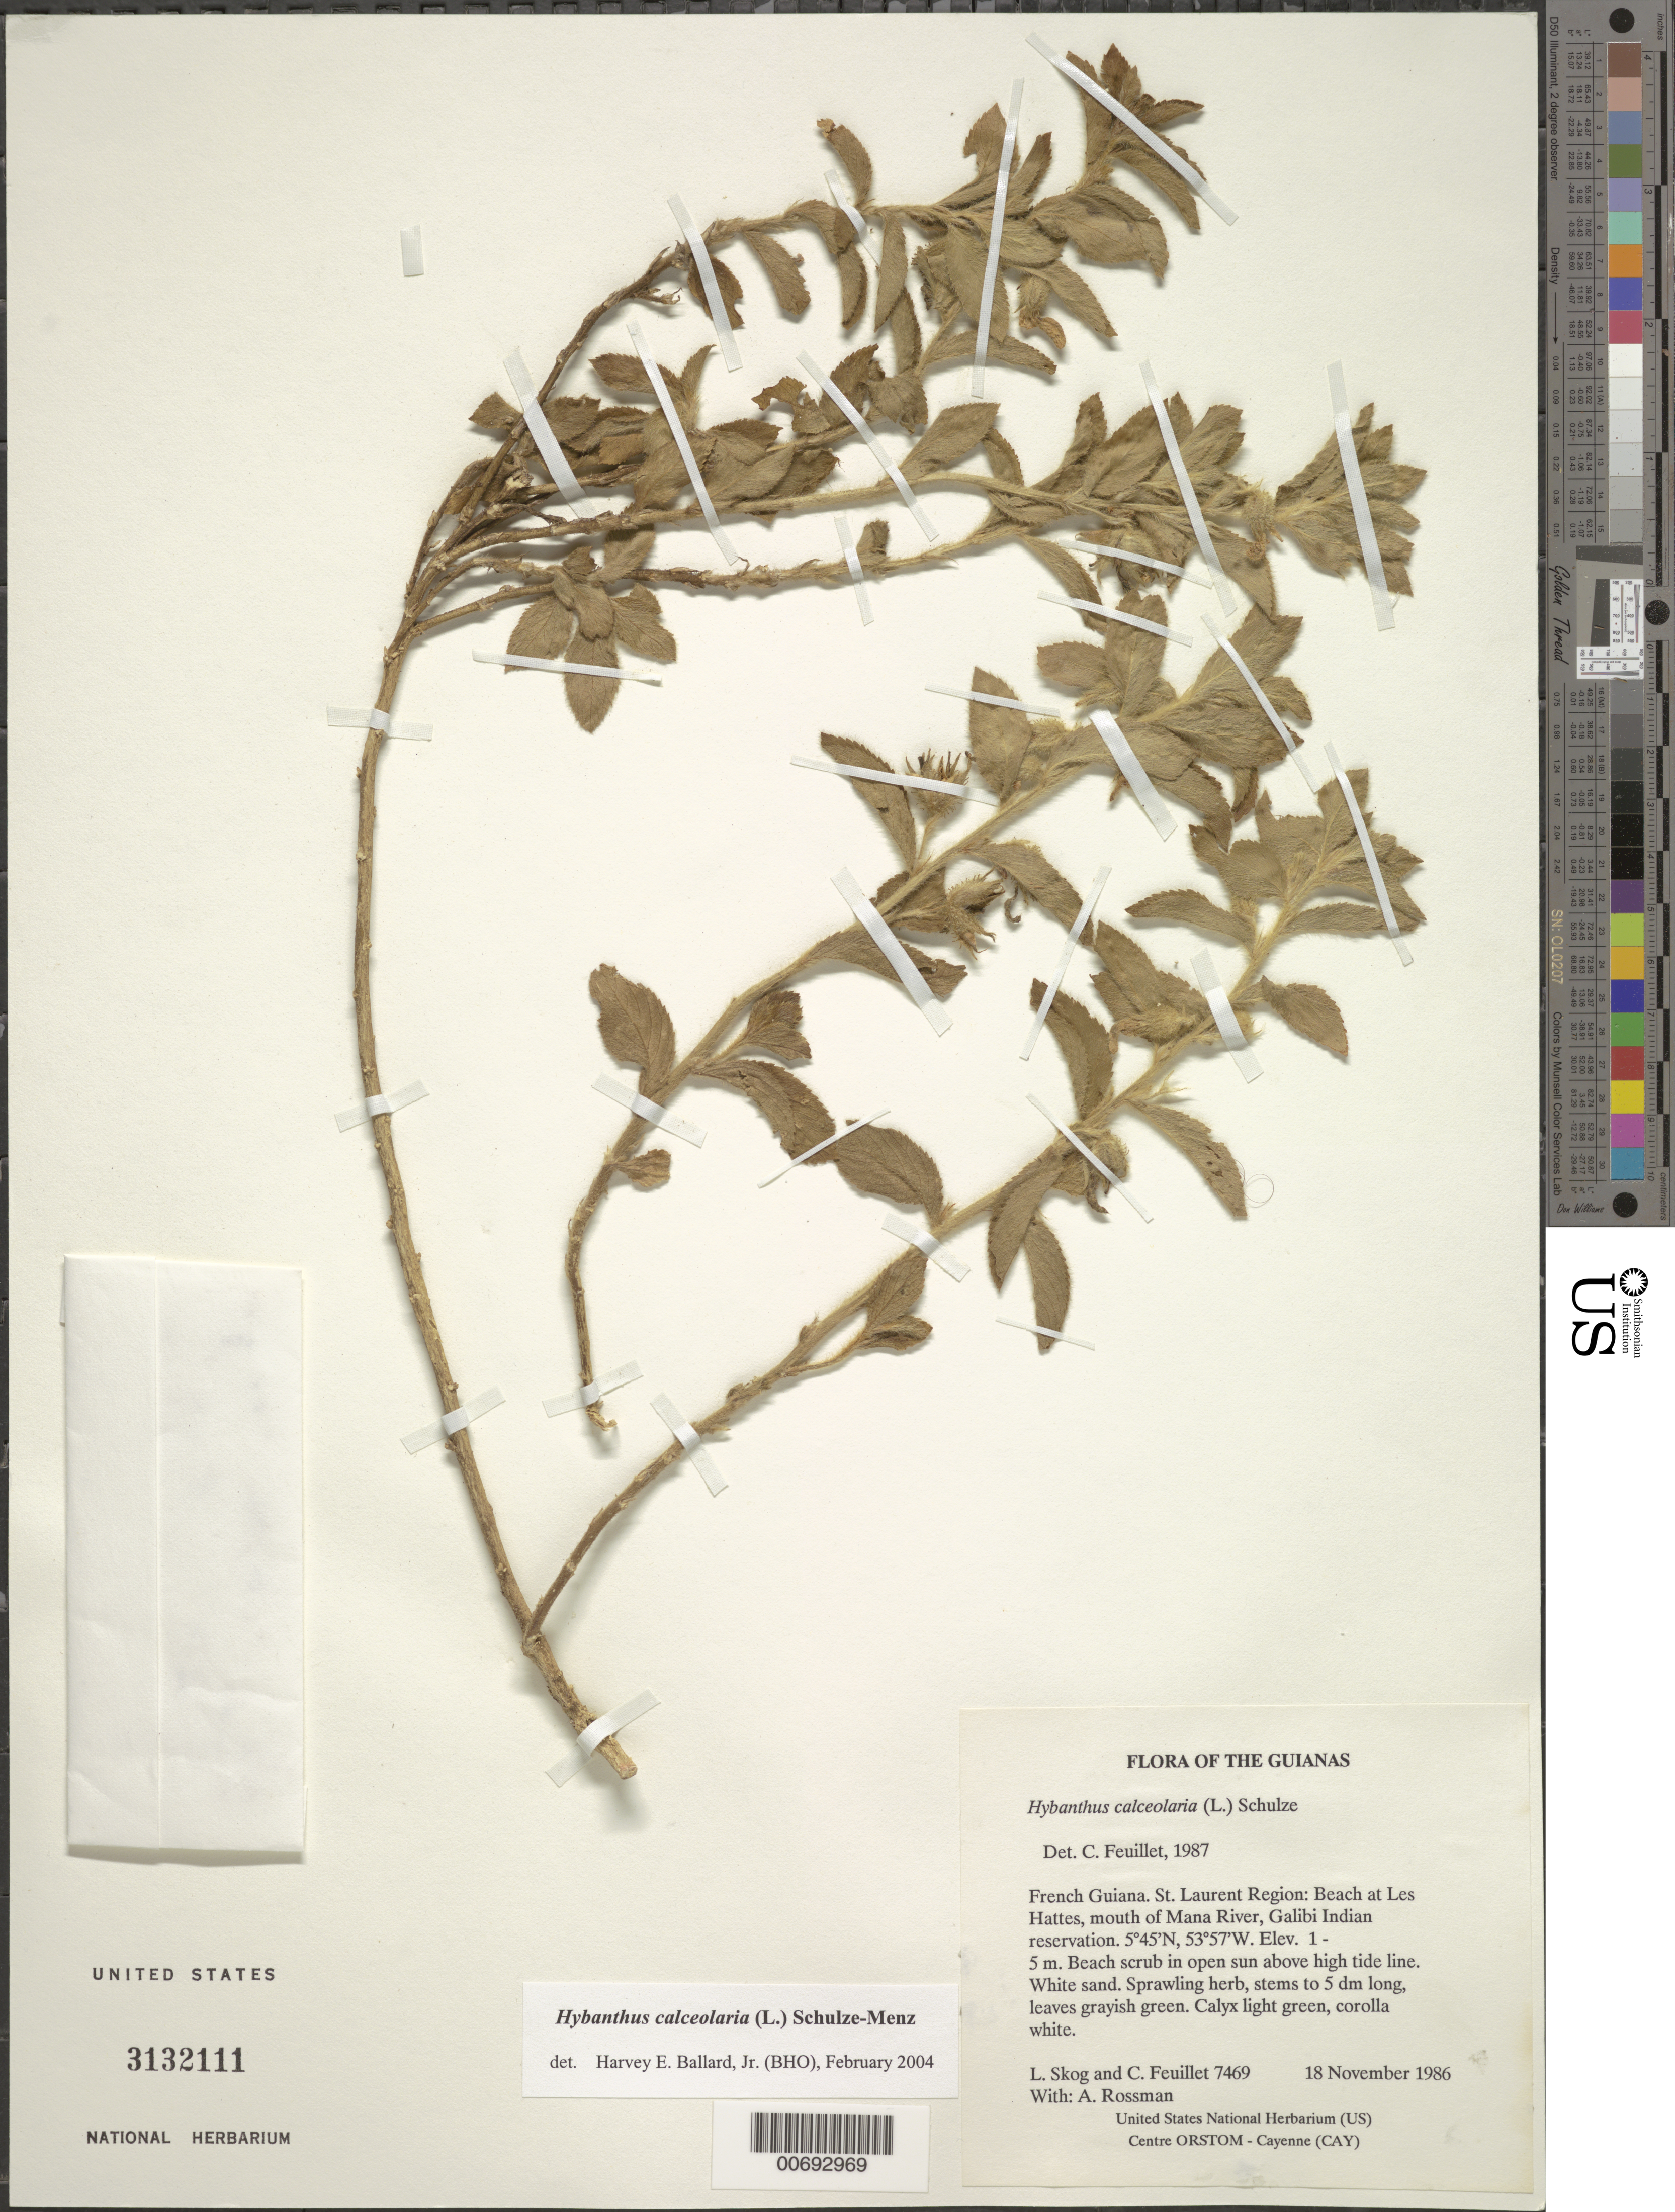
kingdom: Plantae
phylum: Tracheophyta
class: Magnoliopsida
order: Malpighiales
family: Violaceae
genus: Pombalia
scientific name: Pombalia calceolaria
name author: (L.) Paula-Souza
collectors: L. E. Skog, C. Feuillet & A. Rossman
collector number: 7469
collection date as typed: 18 November 1986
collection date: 1986-11-18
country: French Guiana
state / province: Saint-Laurent-du-Maroni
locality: Beach at Les Hattes, mouth of Mana River, Galibi Indian reservation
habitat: Beach scrub in open sun above high tide line. White sand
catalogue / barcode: US 3132111